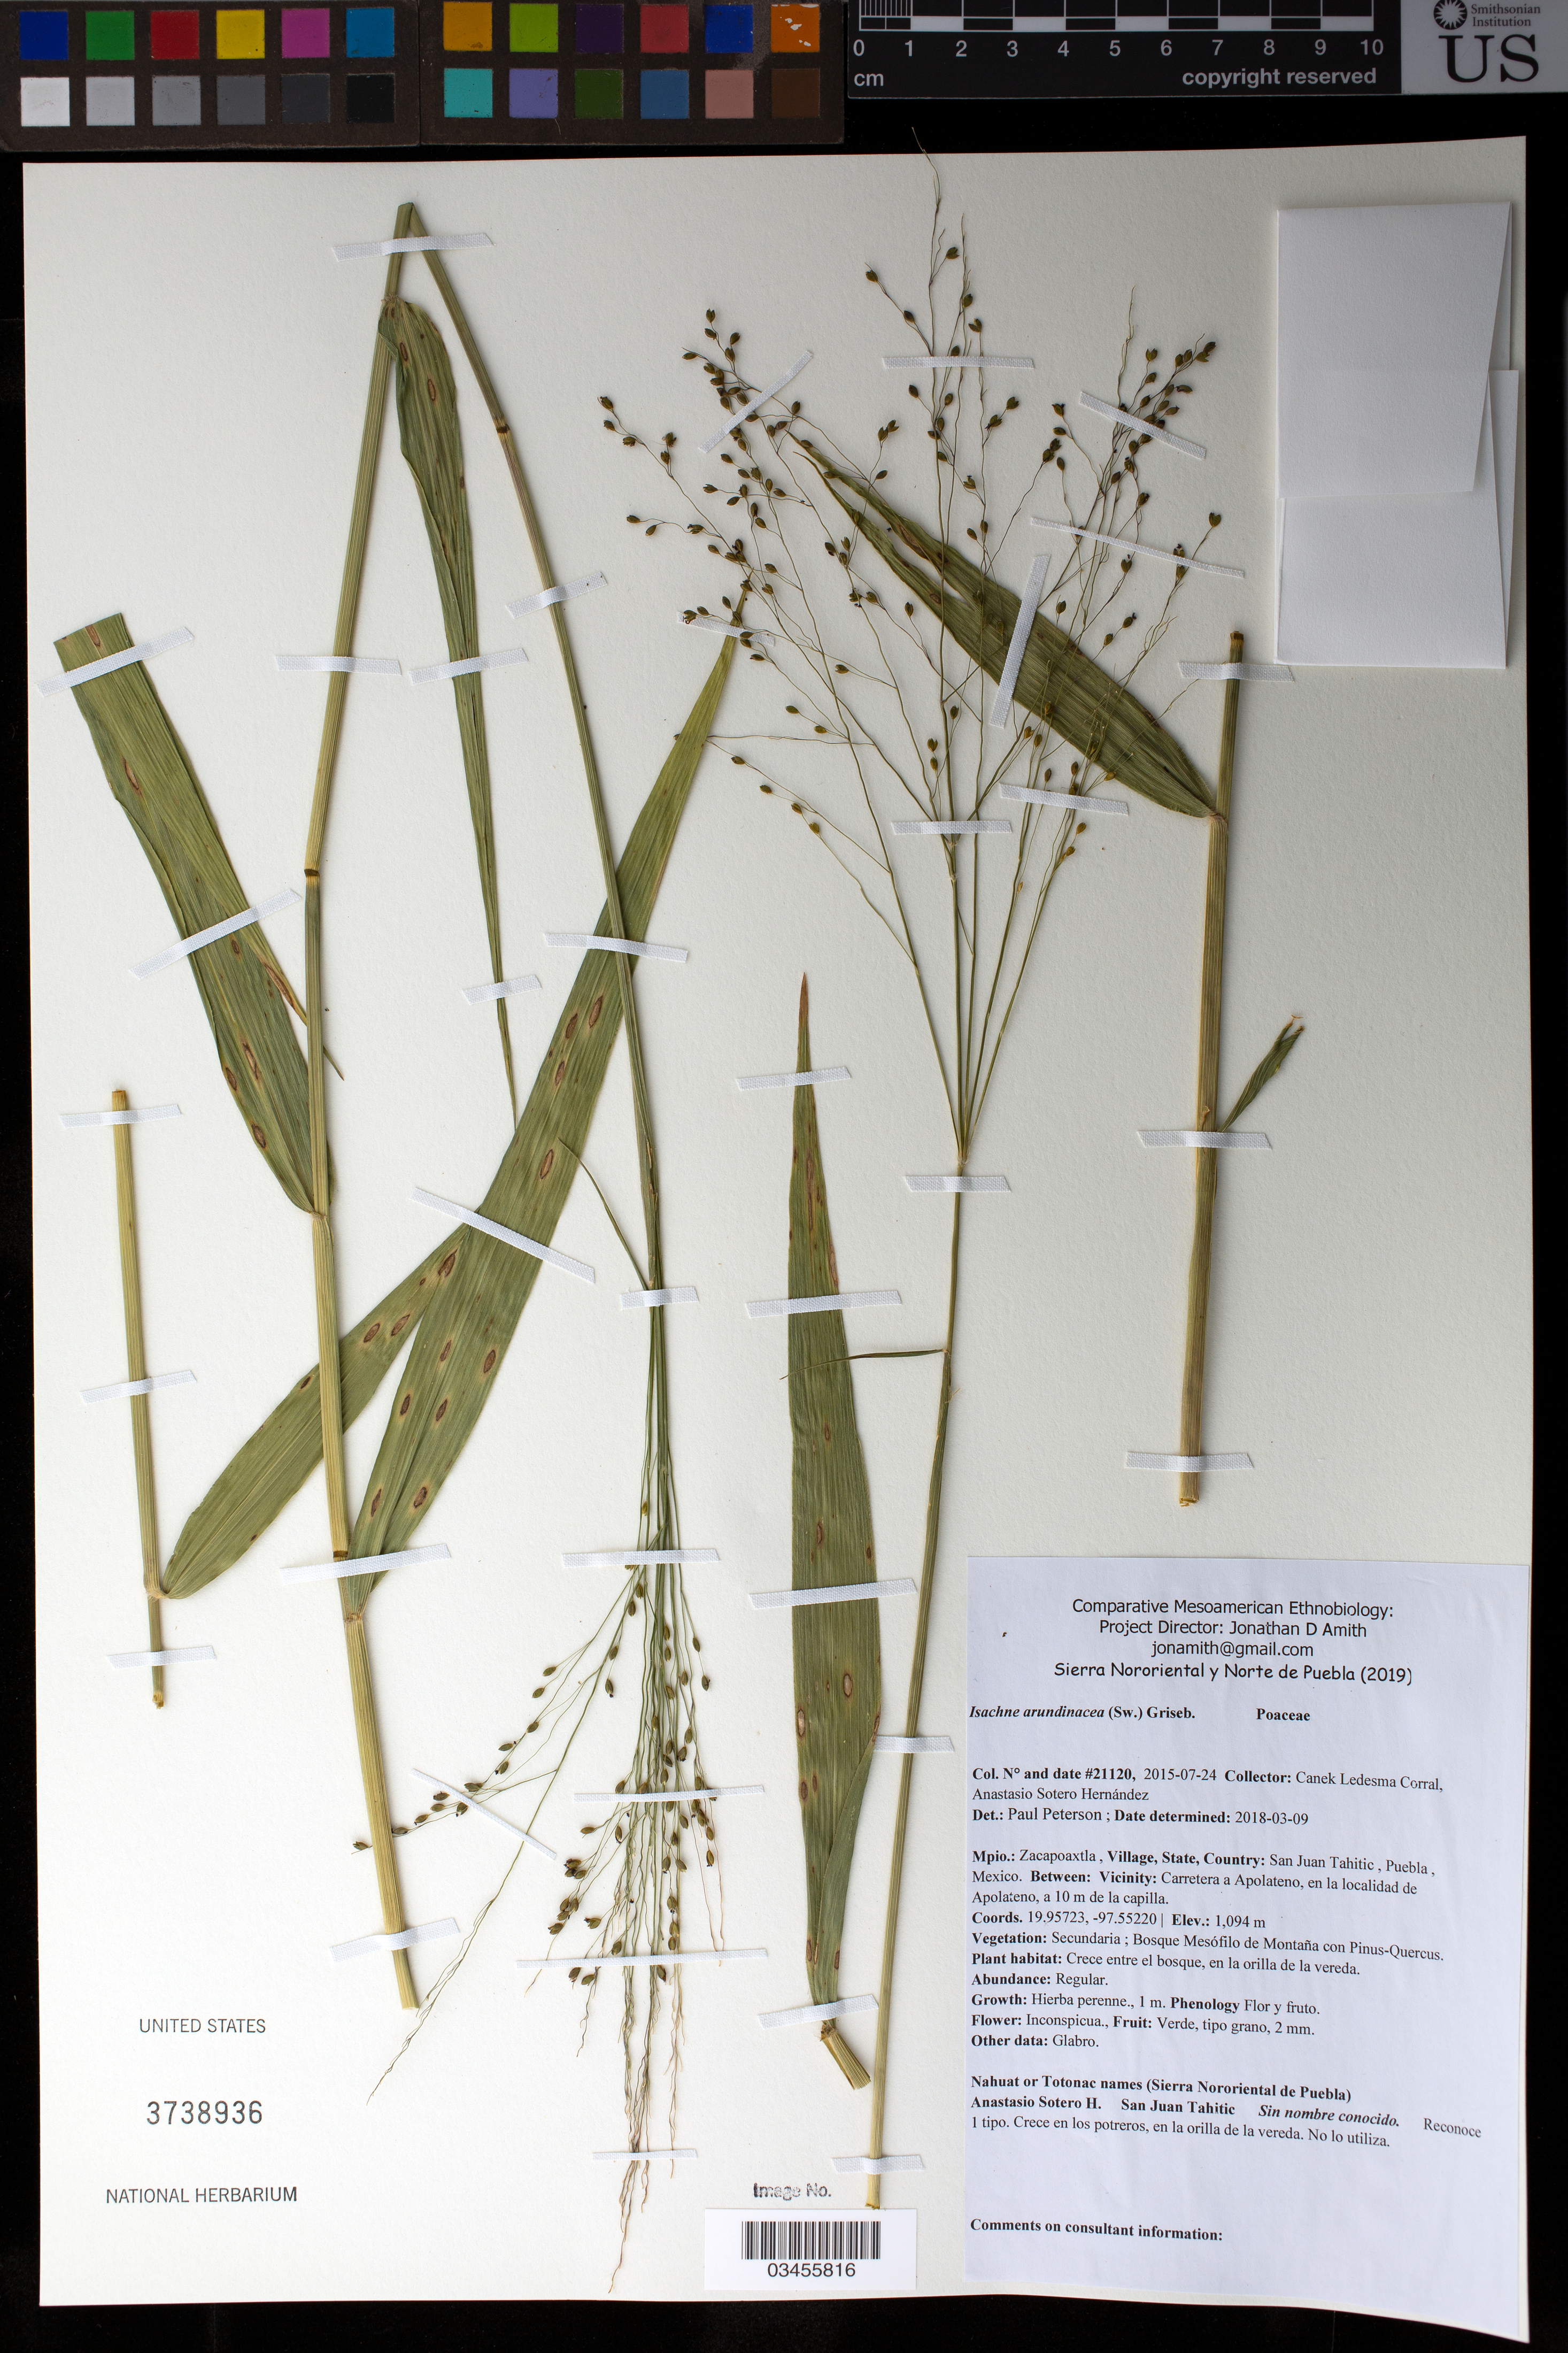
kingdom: Plantae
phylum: Tracheophyta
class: Liliopsida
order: Poales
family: Poaceae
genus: Isachne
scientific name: Isachne arundinacea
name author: (Sw.) Griseb.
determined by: Peterson, Paul M., (BOT), Smithsonian Institution - National Museum of Natural History (UNITED STATES)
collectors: Canek Ledesma C. & A. Sotero H.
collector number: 21120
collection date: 2015-07-24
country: México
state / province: Puebla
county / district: Zacapoaxtla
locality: PUEBLO: San Juan Tahitic; LOCALIDAD EXACTA: Carretera a Apolateno, en la localidad de Apolateno, a 10 m de la capilla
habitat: Bosque mesófilo de montaña con Pinus-Quercus | Crece entre el bosque, en la orilla de la vereda.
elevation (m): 1094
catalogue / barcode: US 3738936